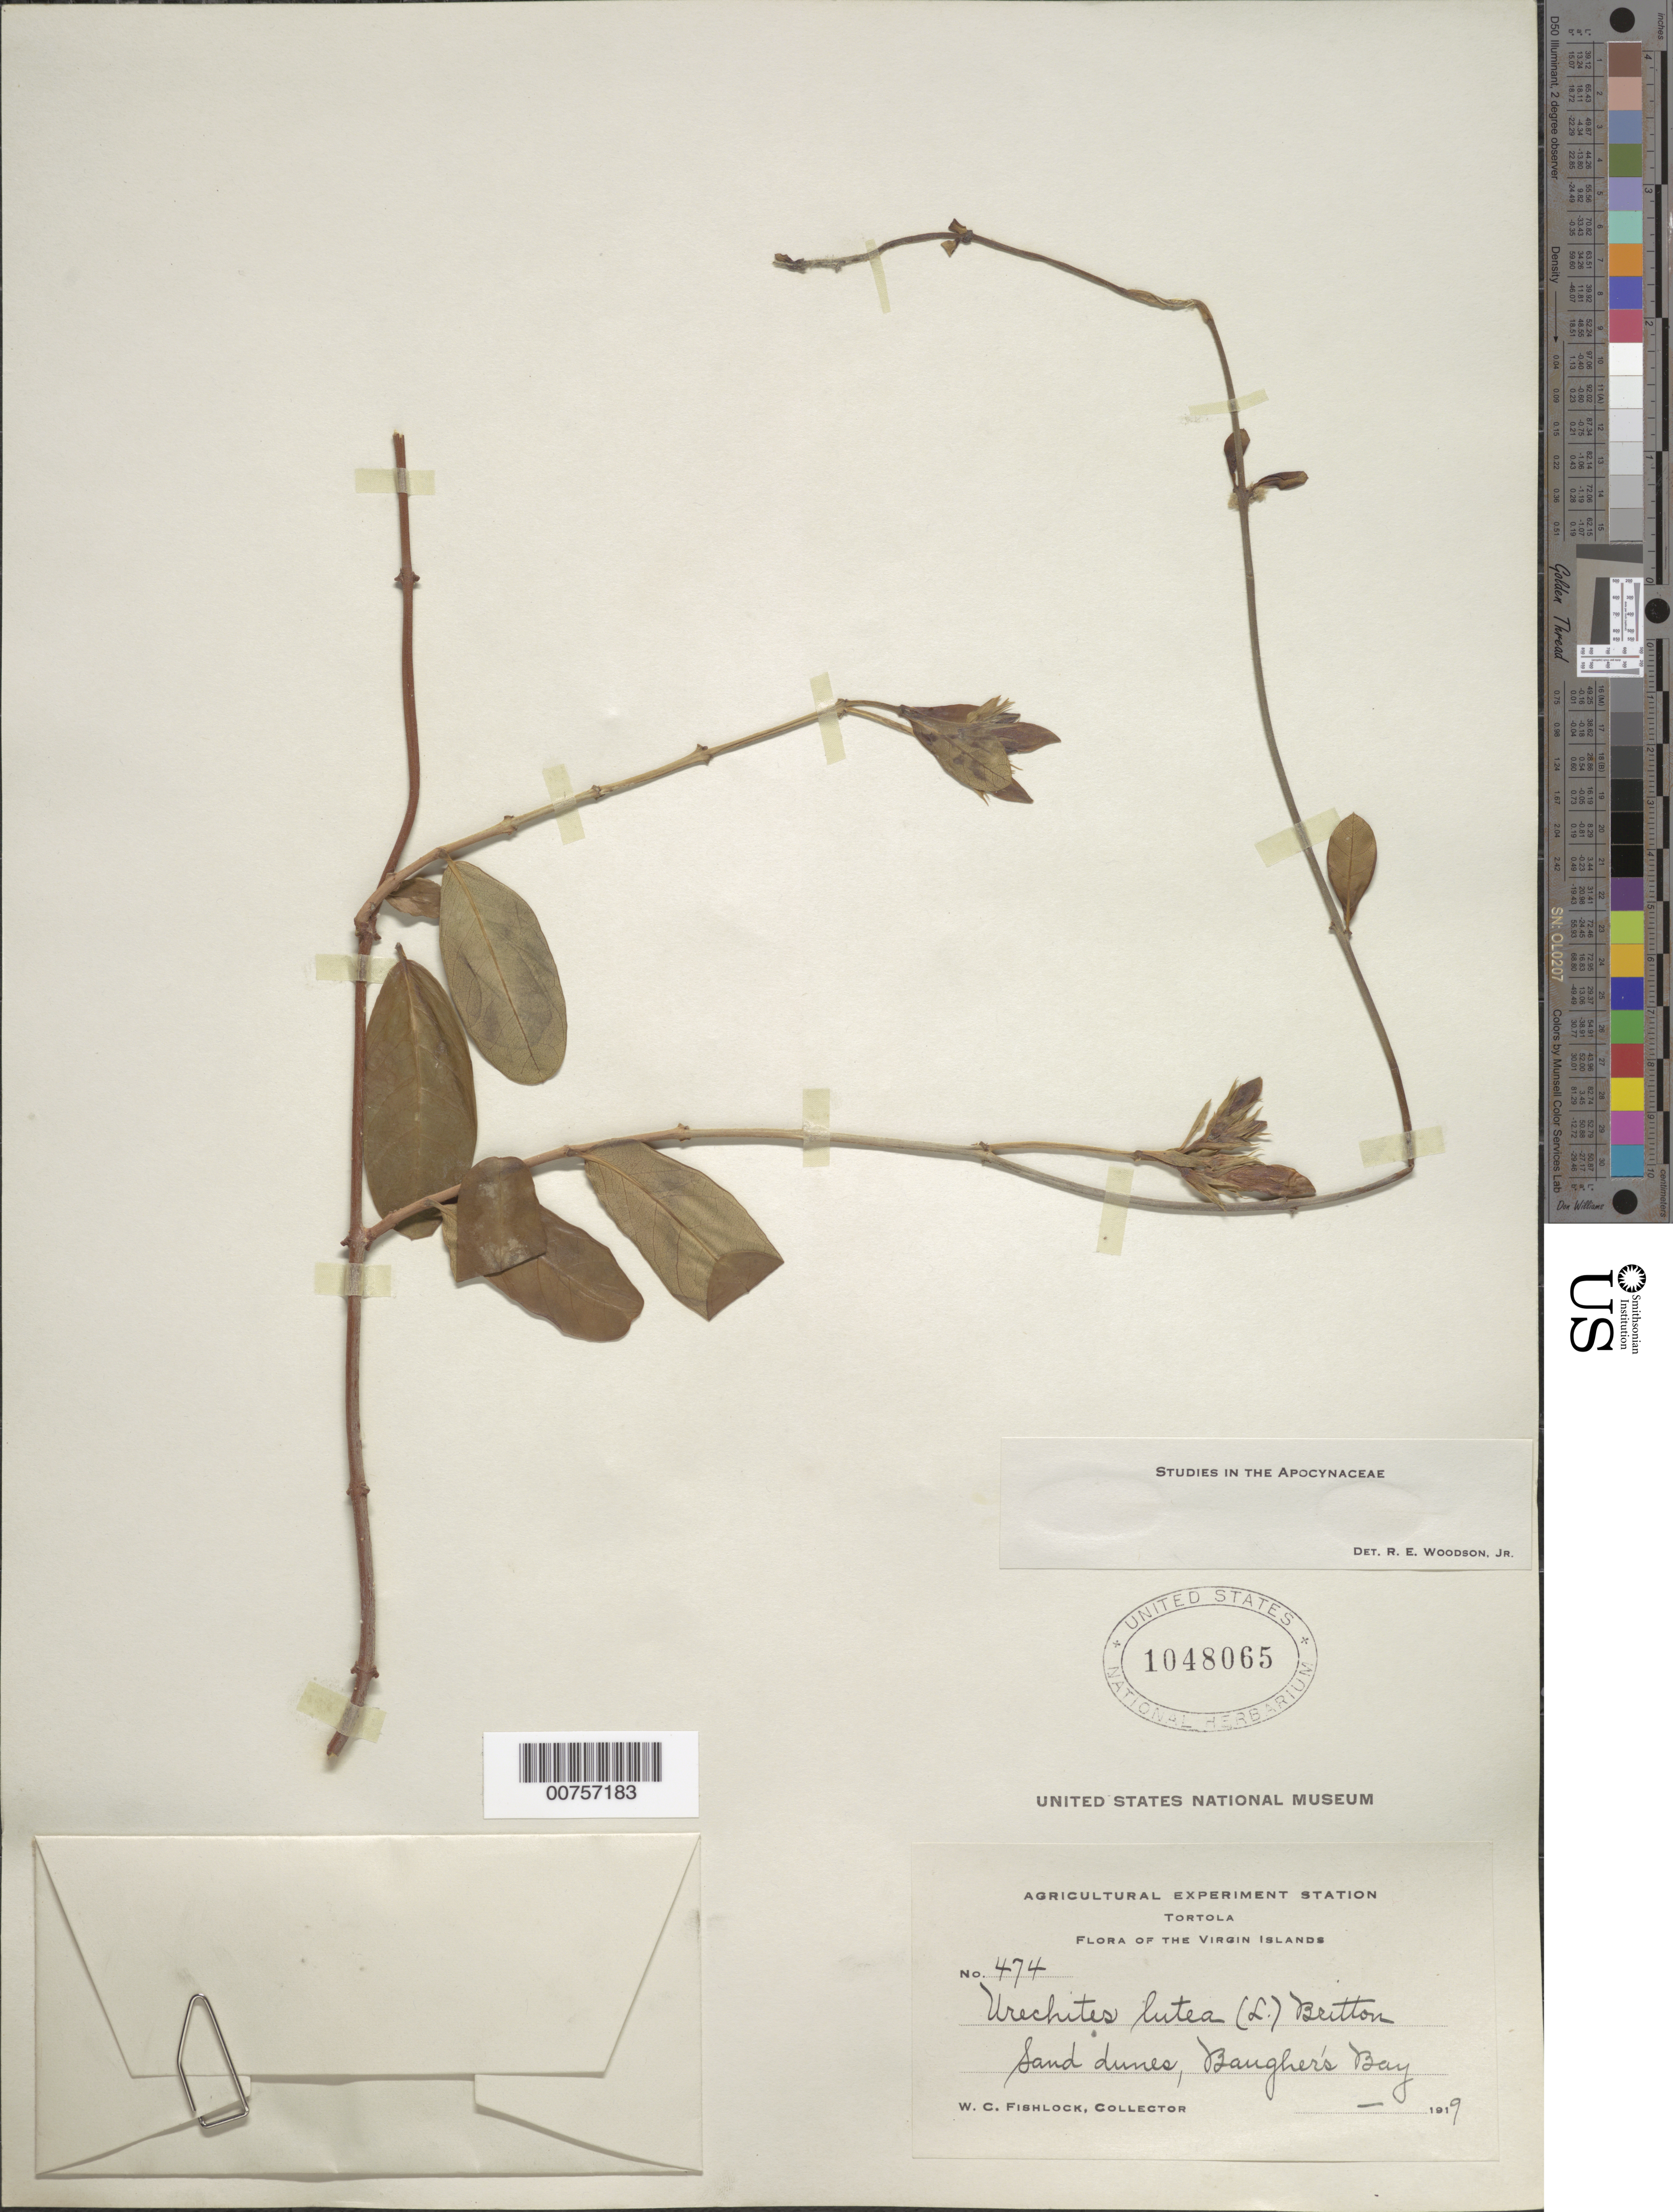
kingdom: Plantae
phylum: Tracheophyta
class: Magnoliopsida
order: Gentianales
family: Apocynaceae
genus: Pentalinon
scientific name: Pentalinon luteum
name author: (L.) B.F. Hansen & Wunderlin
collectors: W. Fishlock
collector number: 474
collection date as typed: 1919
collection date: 1919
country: British Virgin Islands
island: Tortola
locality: Baugher's Bay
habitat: Sand dunes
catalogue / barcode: US 1048065